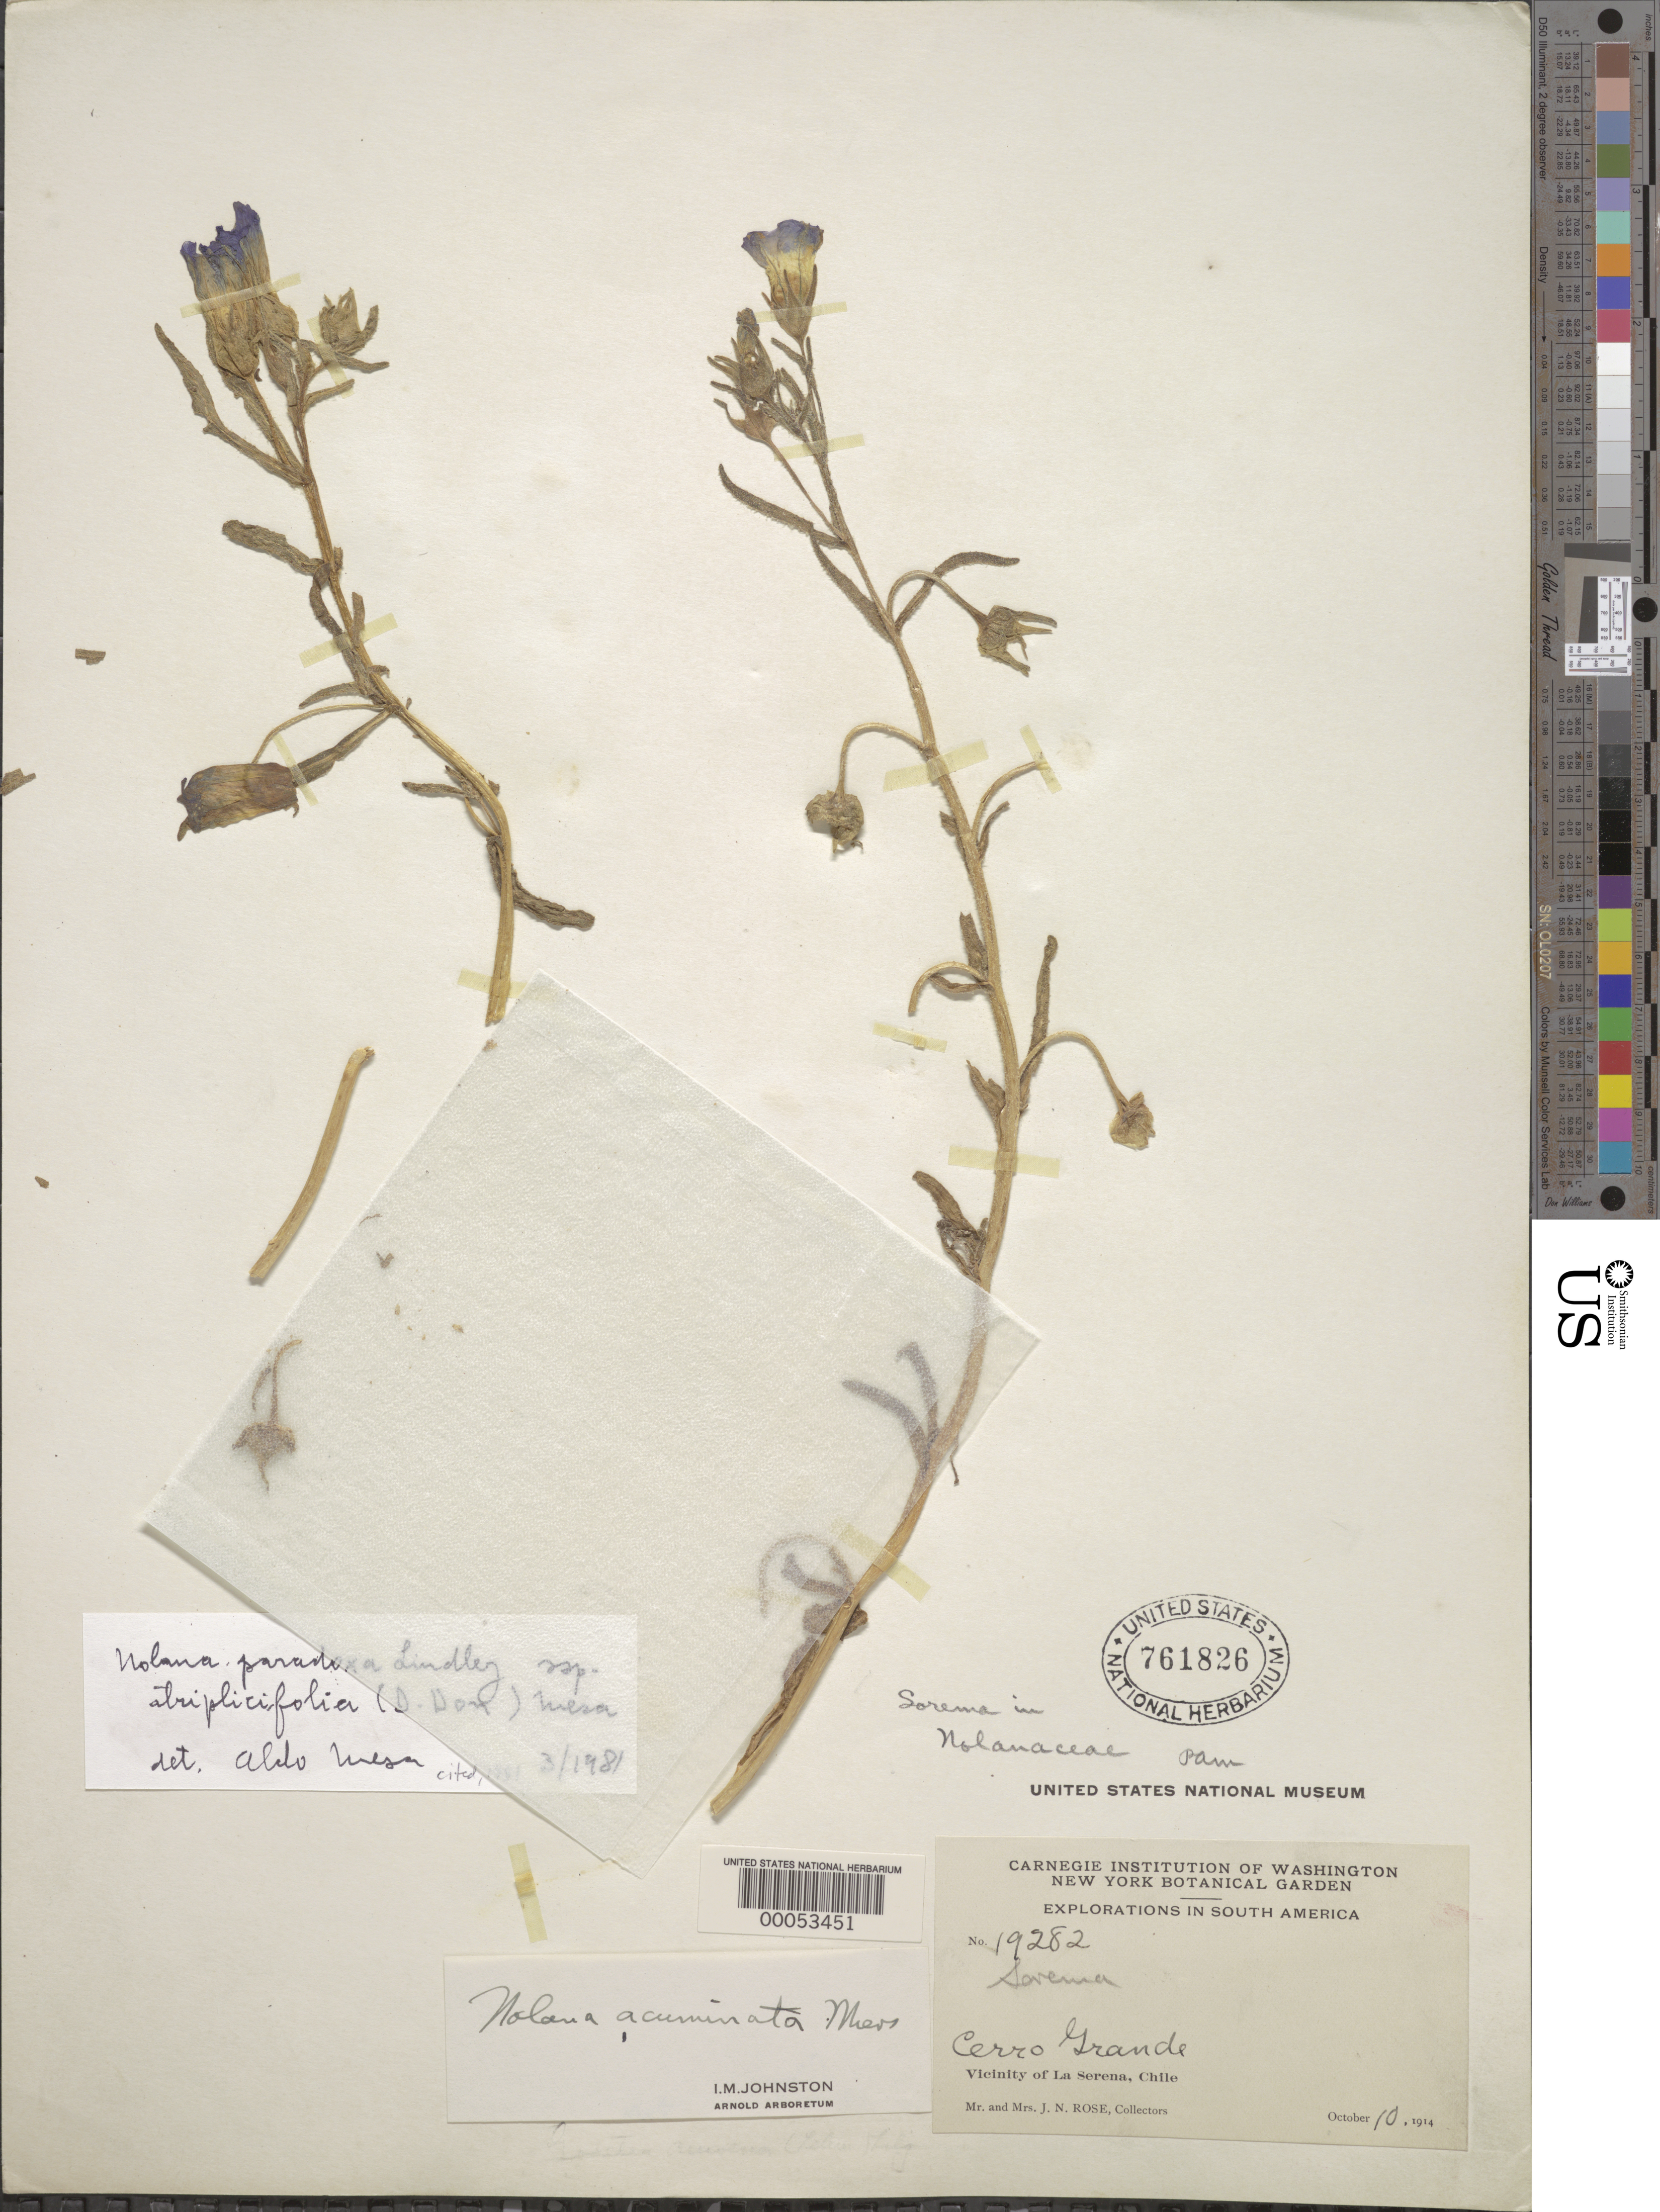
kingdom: Plantae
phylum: Tracheophyta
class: Magnoliopsida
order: Solanales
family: Solanaceae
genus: Nolana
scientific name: Nolana paradoxa subsp. atriplicifolia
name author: (Reider) Mesa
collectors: J. N. Rose & J. N. Rose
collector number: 19282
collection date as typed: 10 Oct 1914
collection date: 1914-10-10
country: Chile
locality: Cerro grande, vicinity of la serena.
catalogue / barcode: US 761826